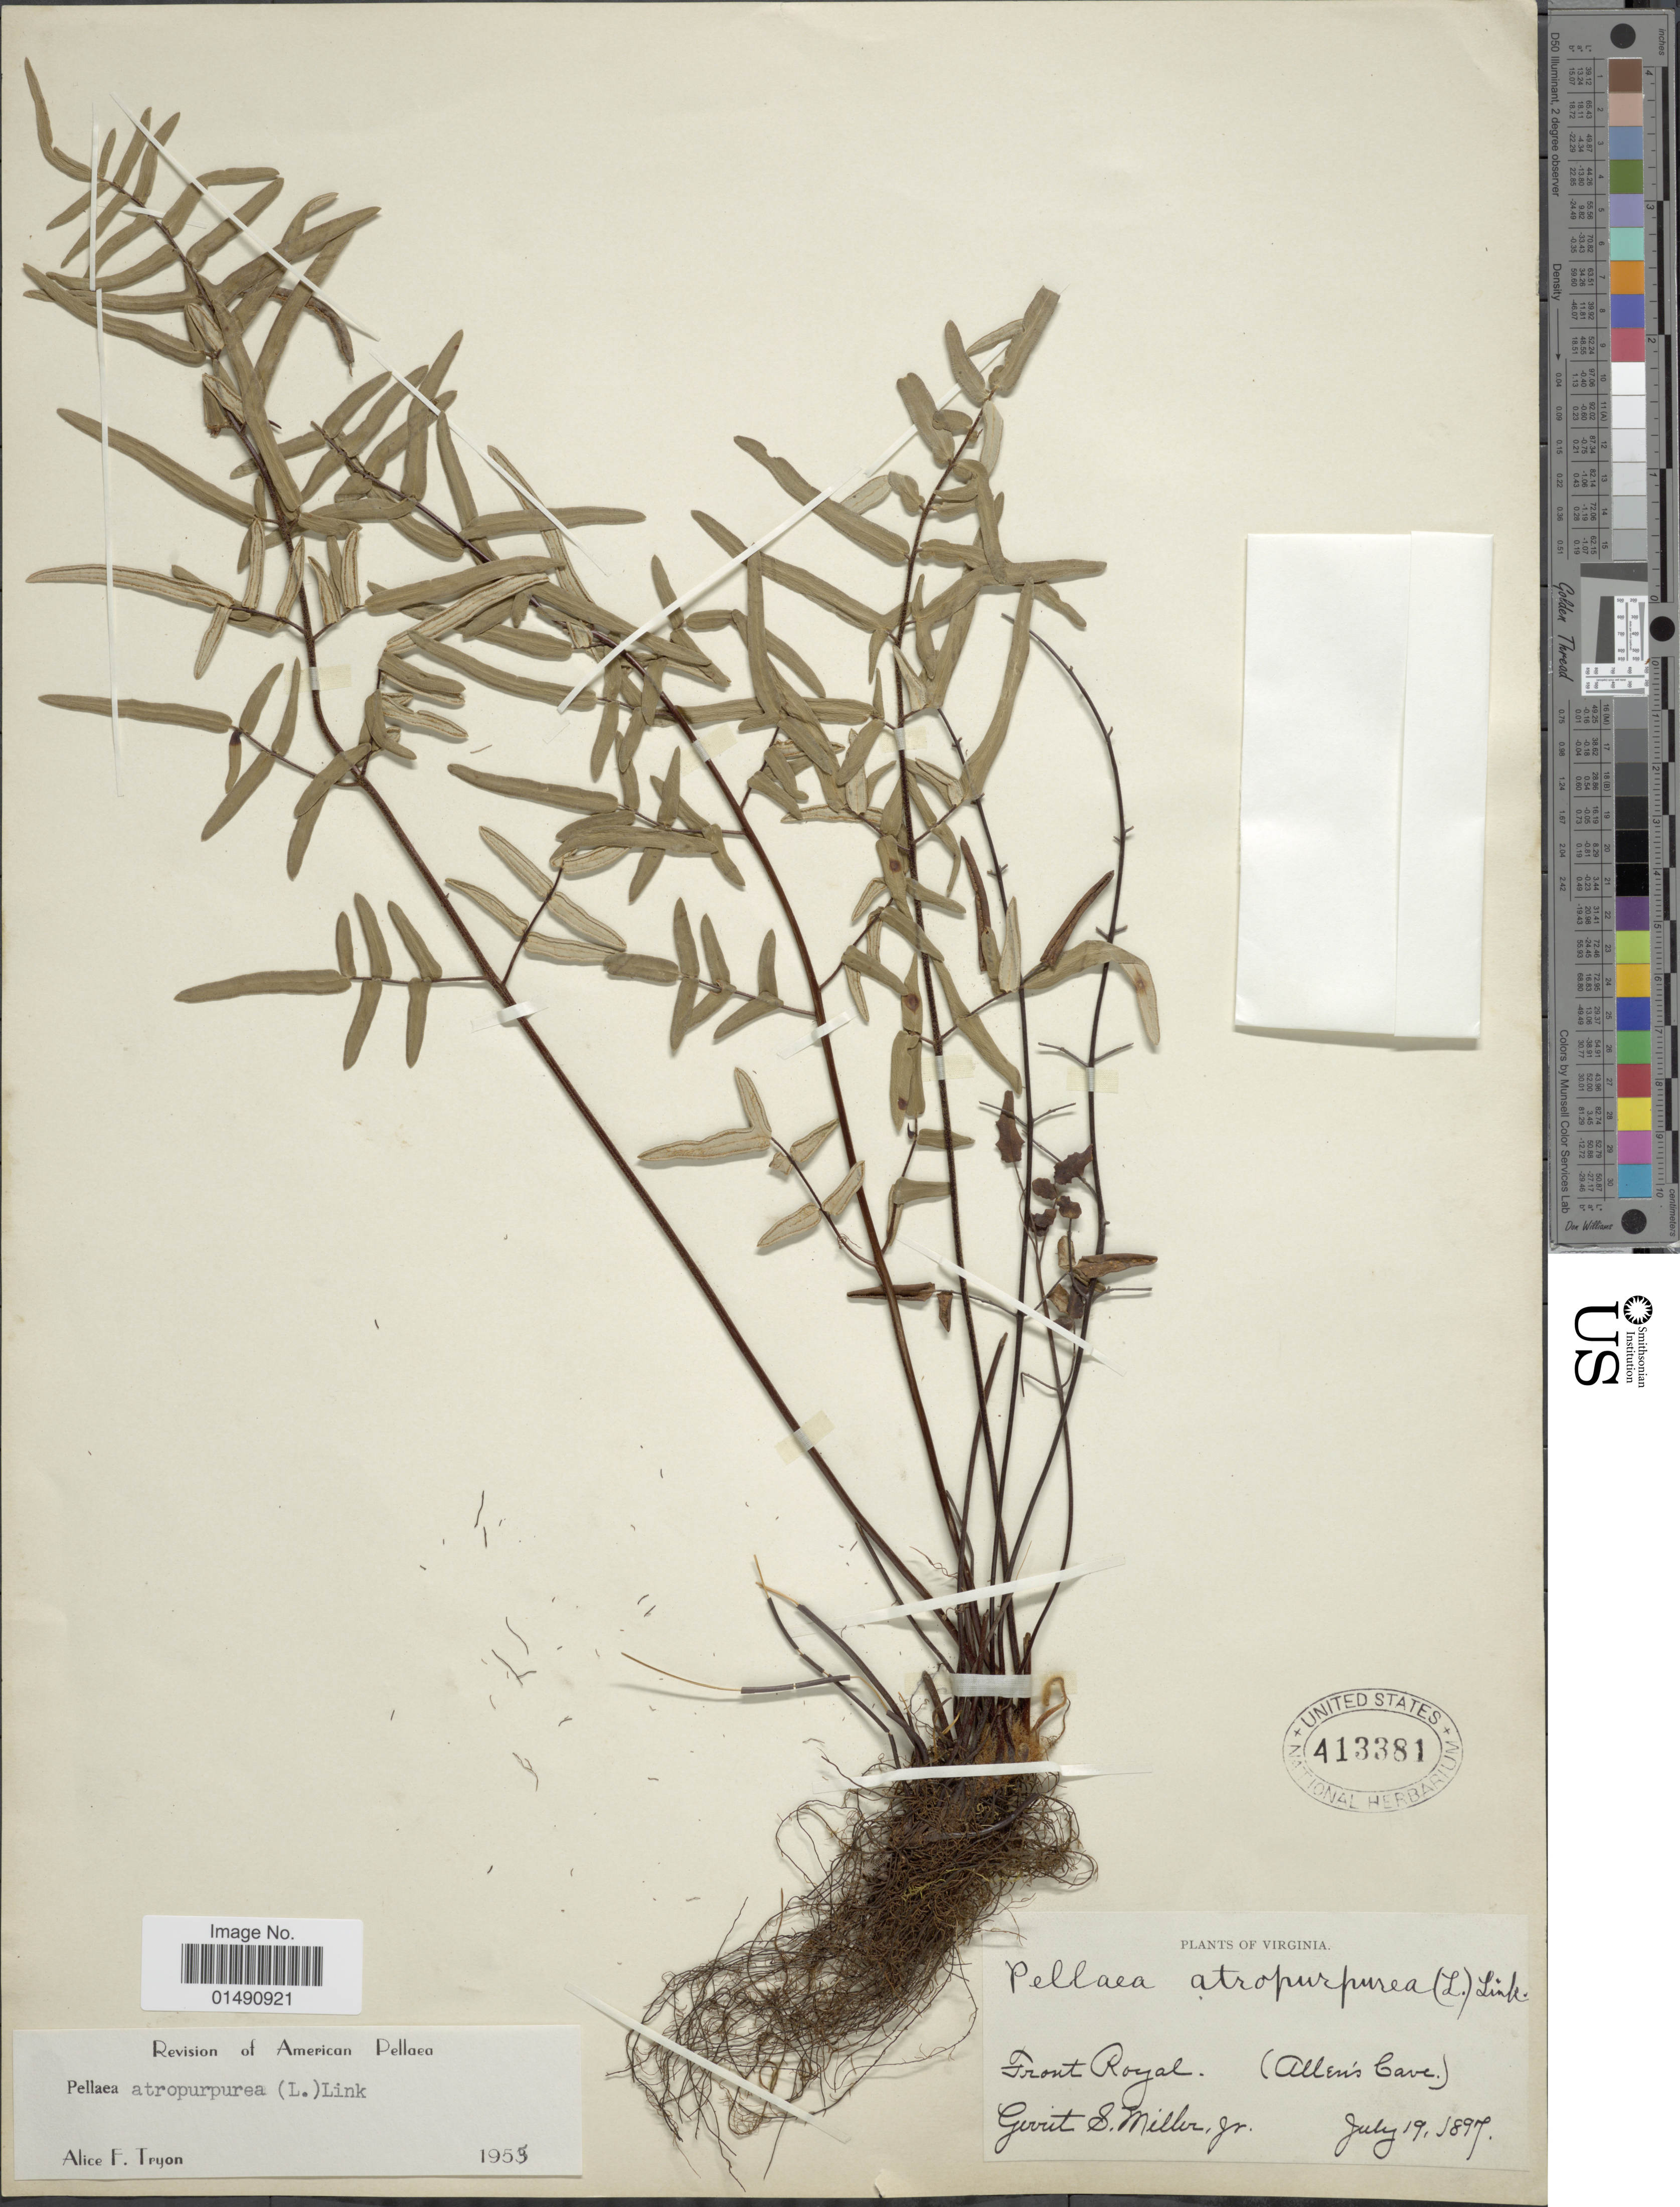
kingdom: Plantae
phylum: Tracheophyta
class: Polypodiopsida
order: Polypodiales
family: Pteridaceae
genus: Pellaea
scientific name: Pellaea atropurpurea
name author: (L.) Link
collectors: G. S. Miller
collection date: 1897-07-19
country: United States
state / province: Virginia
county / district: Warren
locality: Front Royal, Allen's Cave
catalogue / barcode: US 413381